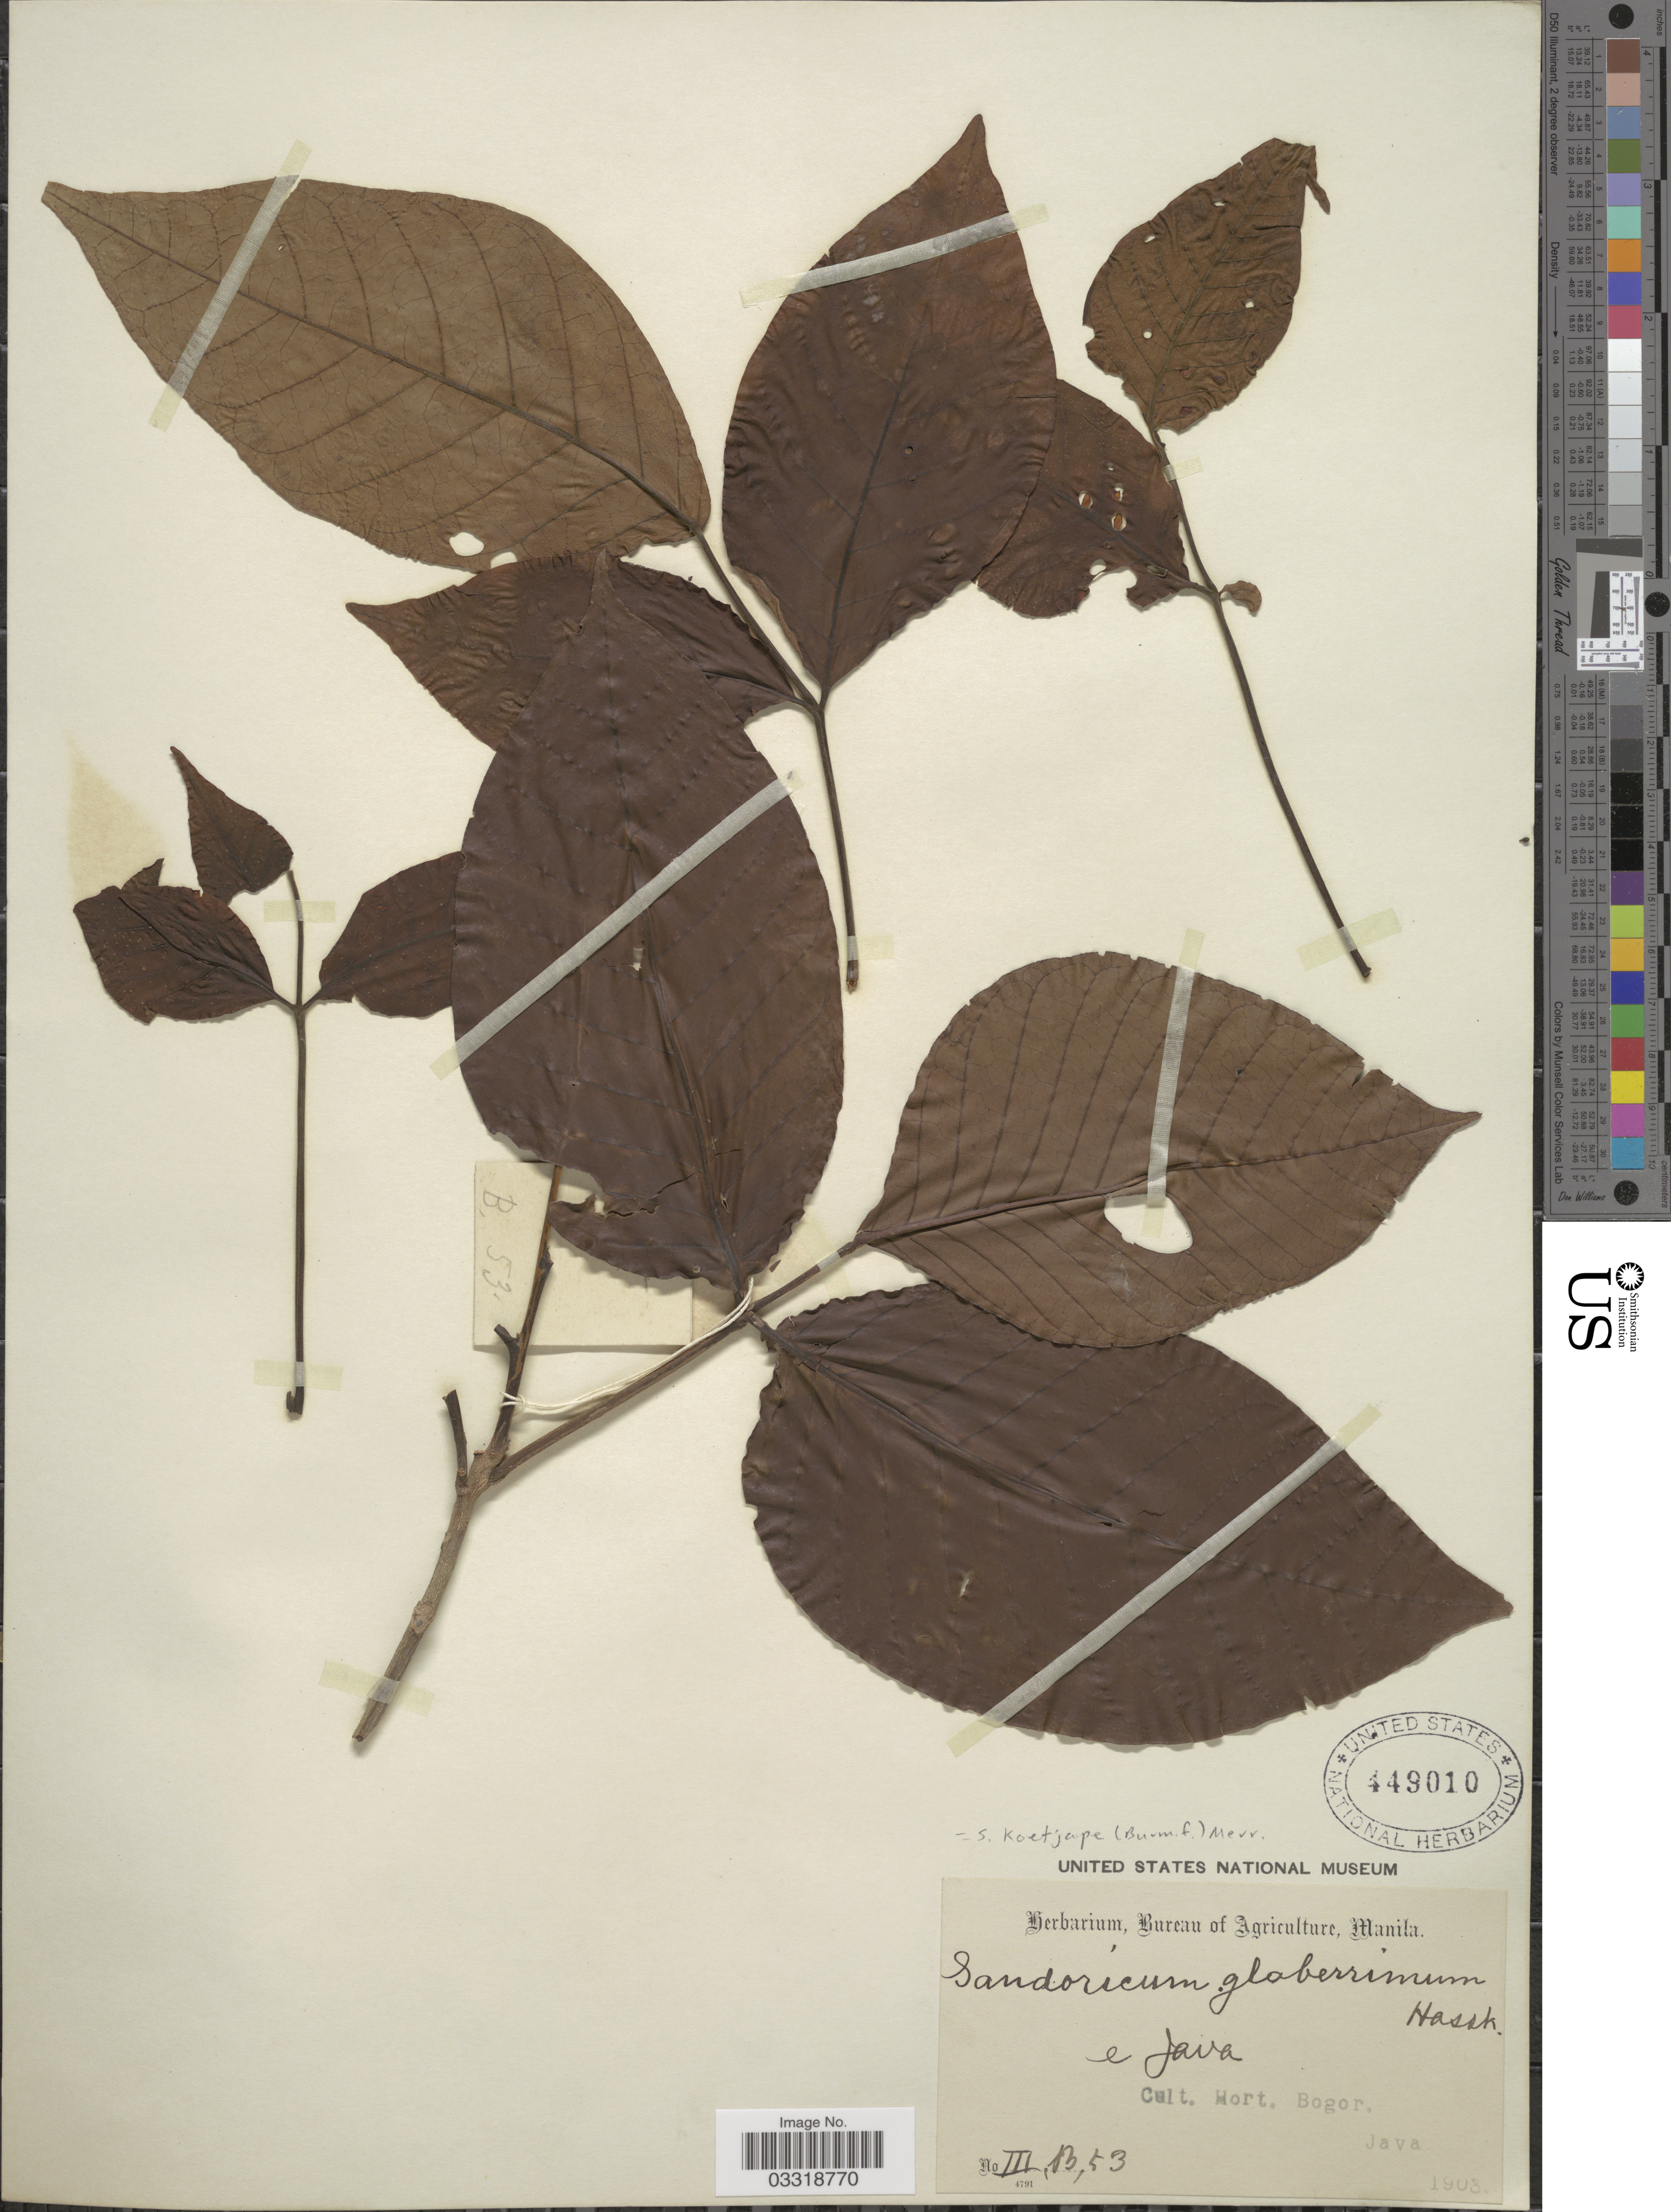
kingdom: Plantae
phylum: Tracheophyta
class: Magnoliopsida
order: Sapindales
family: Meliaceae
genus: Sandoricum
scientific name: Sandoricum koetjape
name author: (Burm. f.) Merr.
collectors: ex Herb. Bur. Agric. Manila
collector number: III,B,53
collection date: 1903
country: Indonesia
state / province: Java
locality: Cult. Hort. Bogor.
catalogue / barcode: US 449010